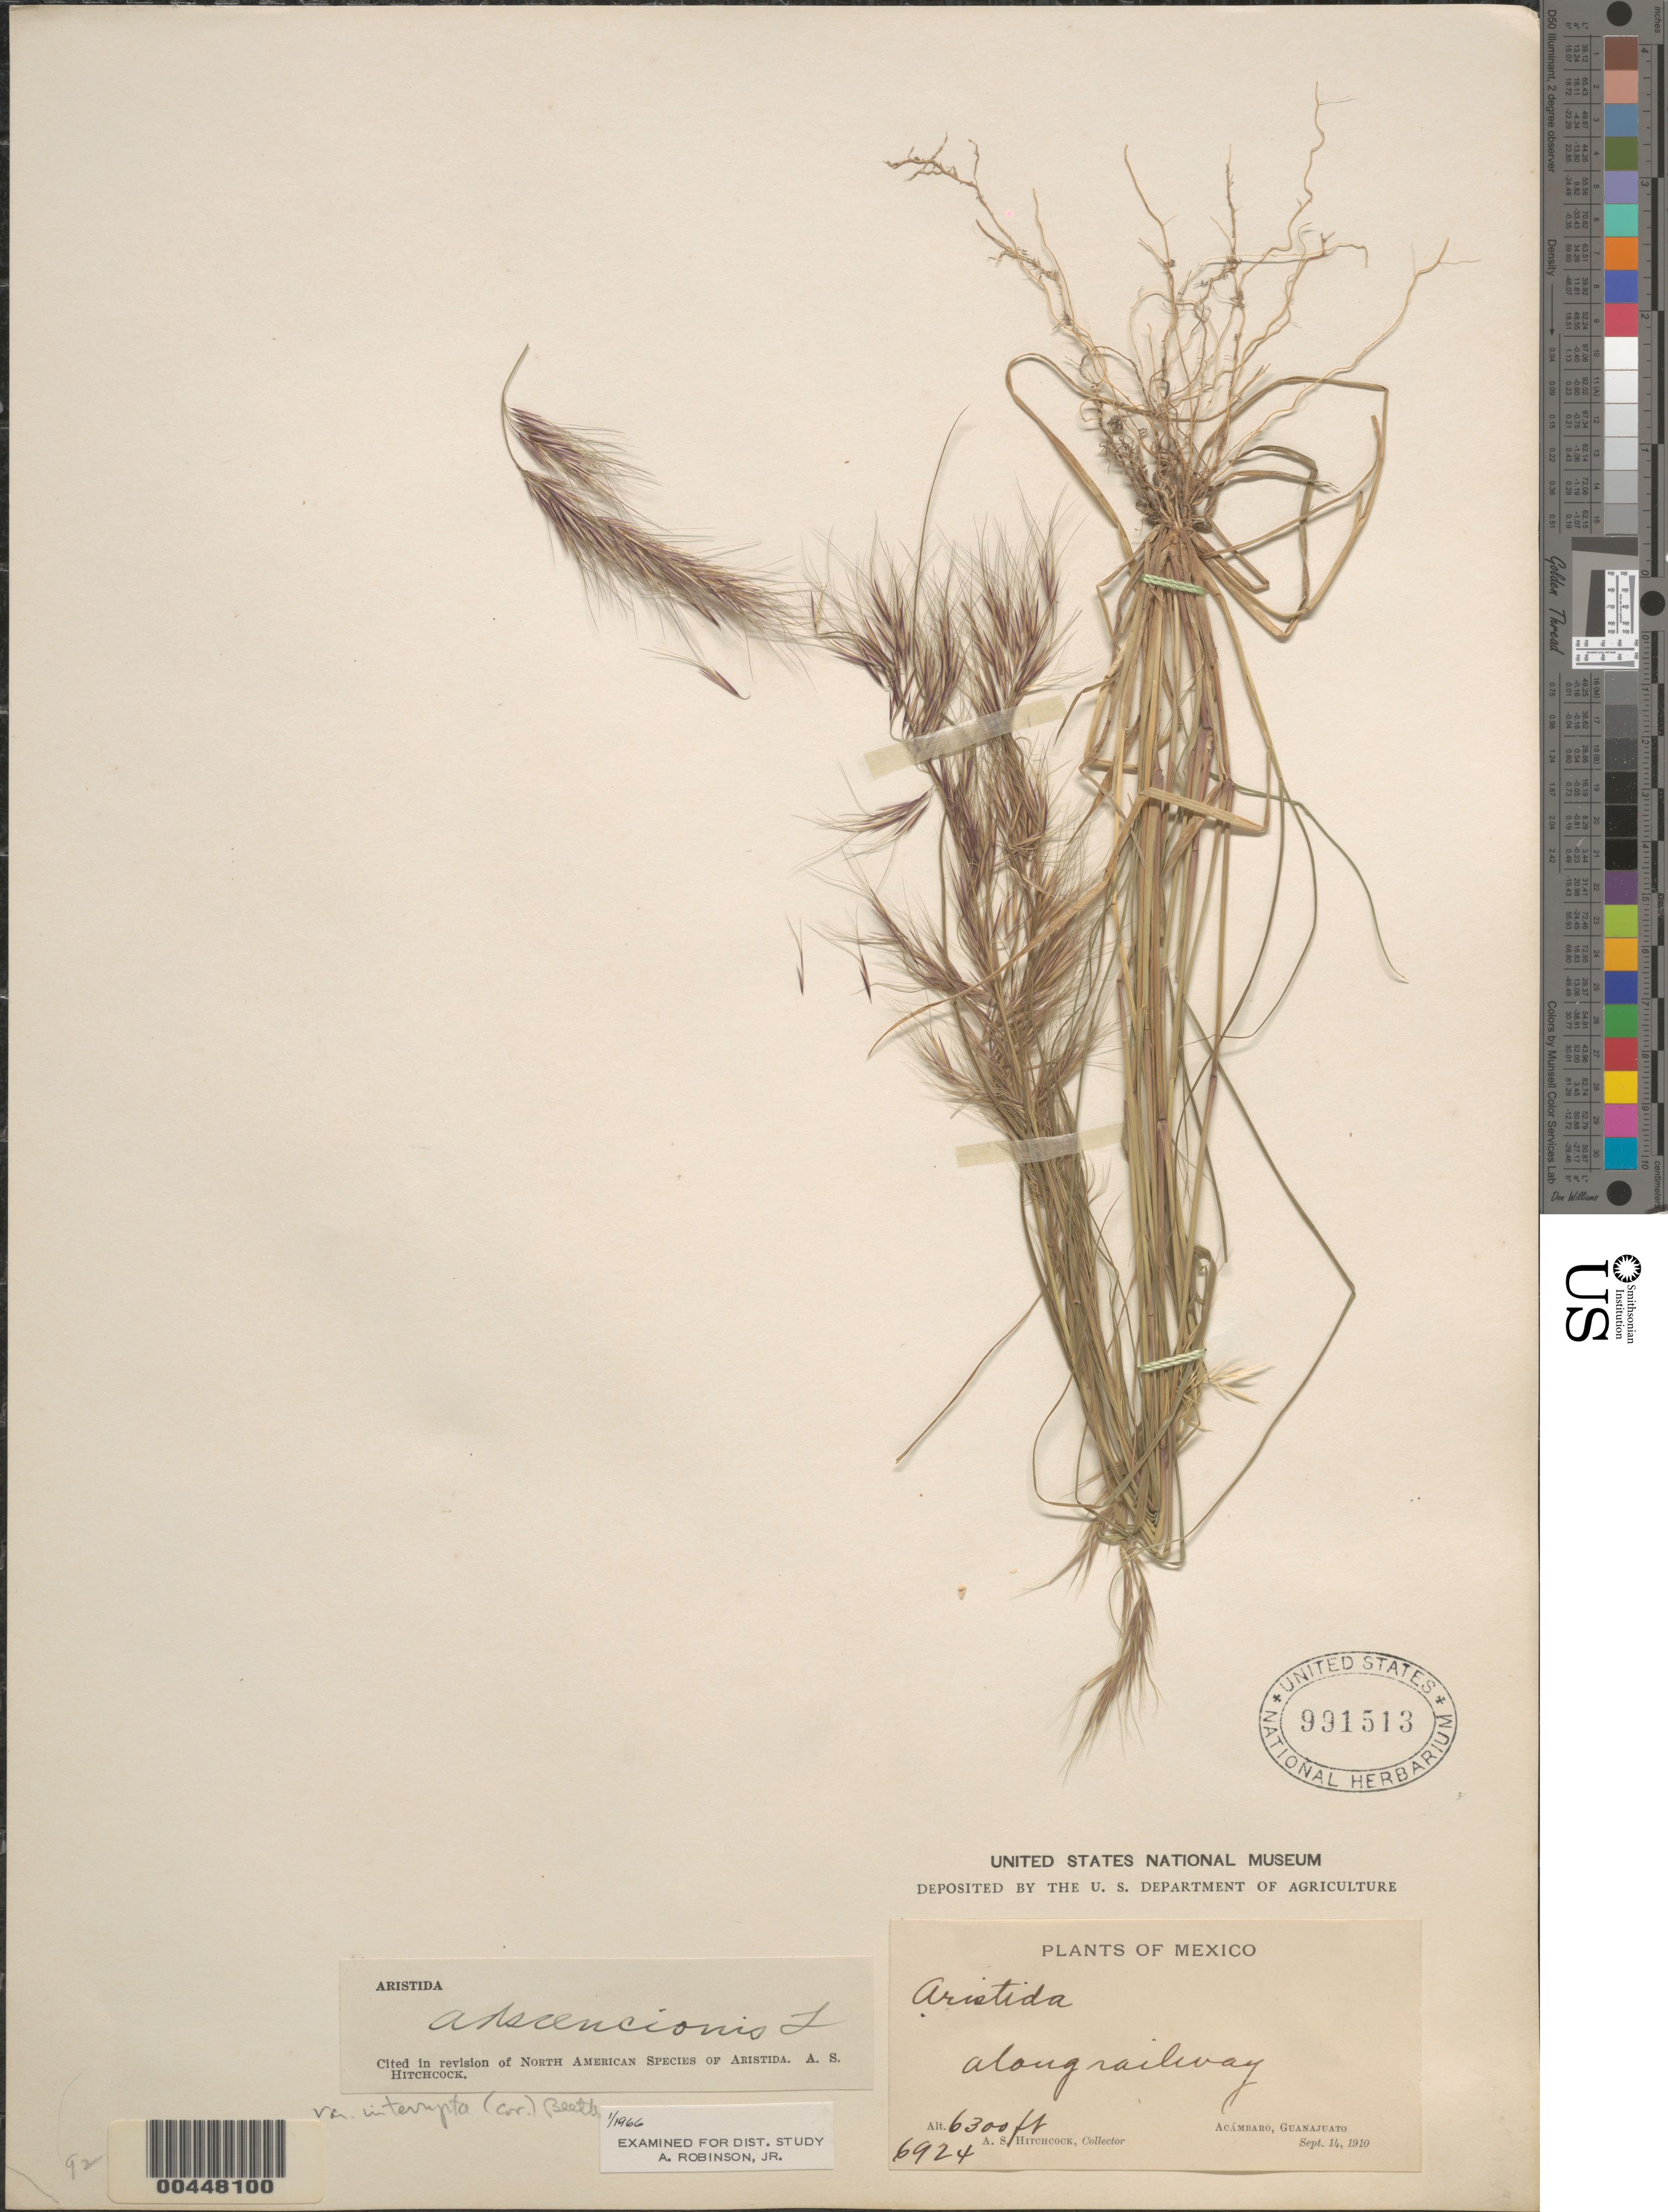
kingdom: Plantae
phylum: Tracheophyta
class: Liliopsida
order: Poales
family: Poaceae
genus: Aristida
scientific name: Aristida adscensionis var. interrupta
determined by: Beetle, O. A.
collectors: A. S. Hitchcock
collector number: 6924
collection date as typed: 14 Sep 1910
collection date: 1910-09-14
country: Mexico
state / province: Guanajuato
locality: Acámbaro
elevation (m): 1920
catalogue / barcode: US 991513